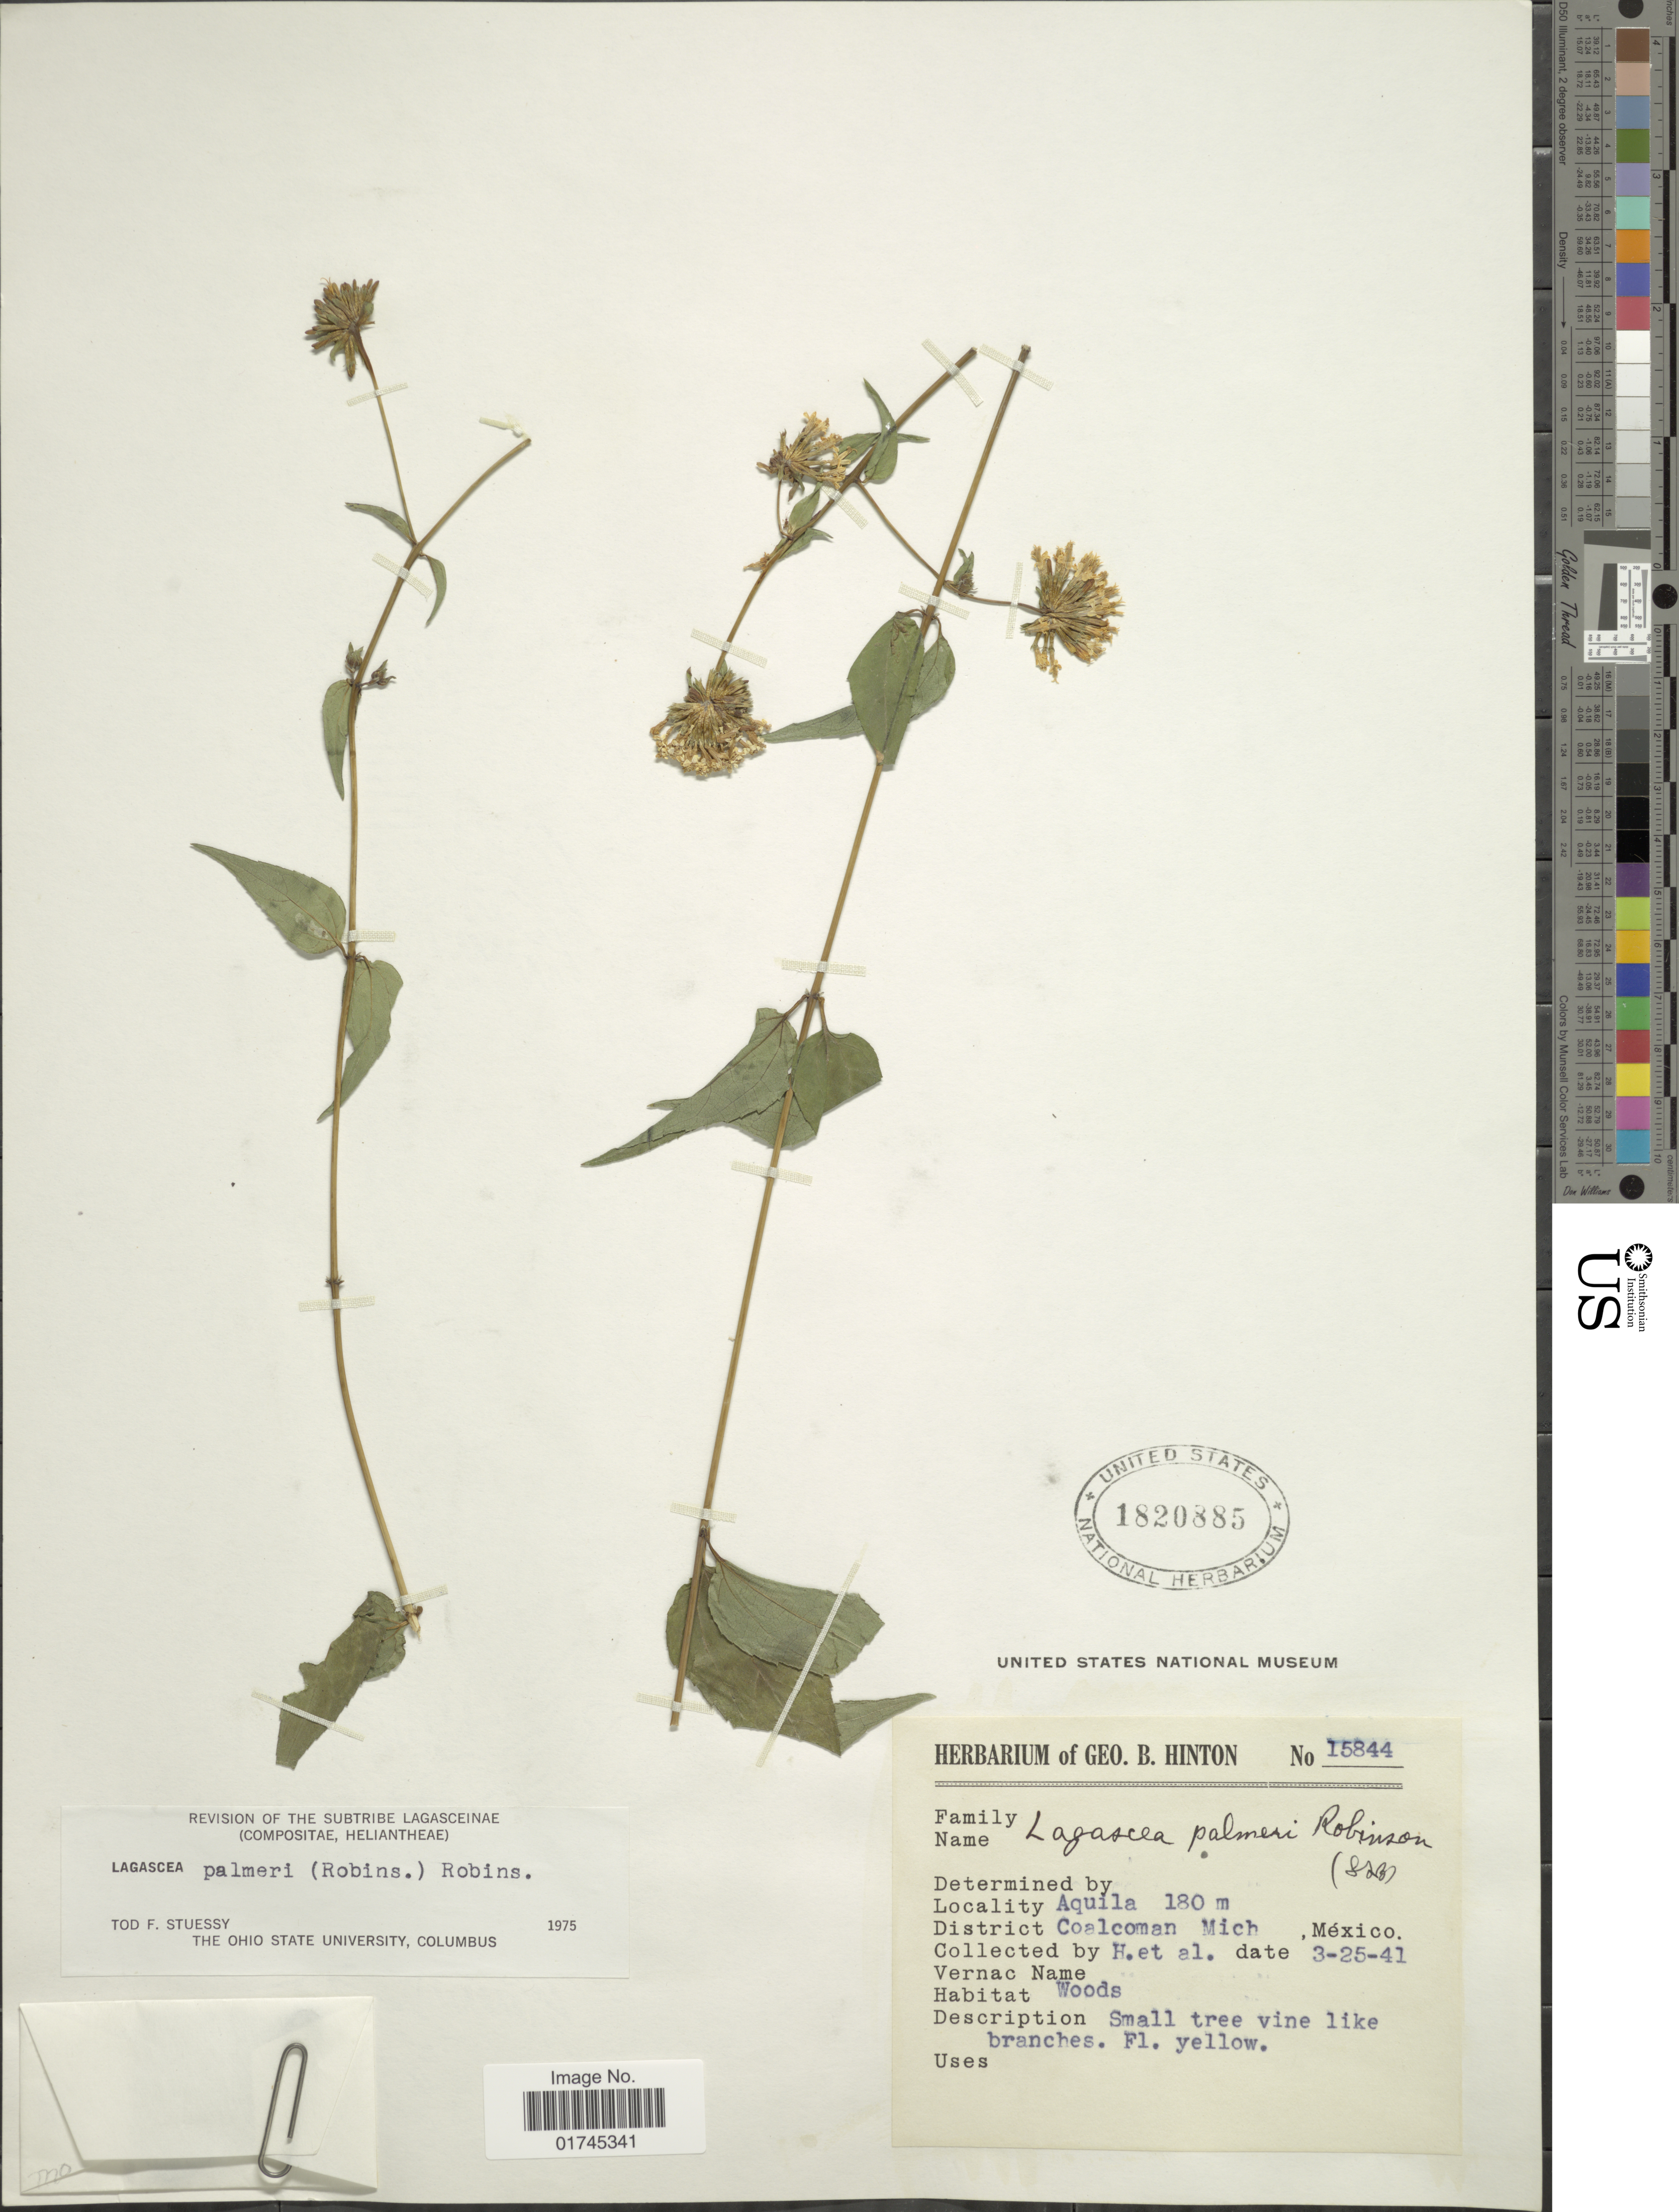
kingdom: Plantae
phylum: Tracheophyta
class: Magnoliopsida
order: Asterales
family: Asteraceae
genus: Lagascea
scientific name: Lagascea palmeri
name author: (B.L. Rob.) B.L. Rob.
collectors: G. B. Hinton & et al.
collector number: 15844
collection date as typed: Transcribed d/m/y: 25/3/41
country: Mexico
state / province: Michoacán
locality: Aquila, District Coalcoman.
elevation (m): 180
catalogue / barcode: US 1820885